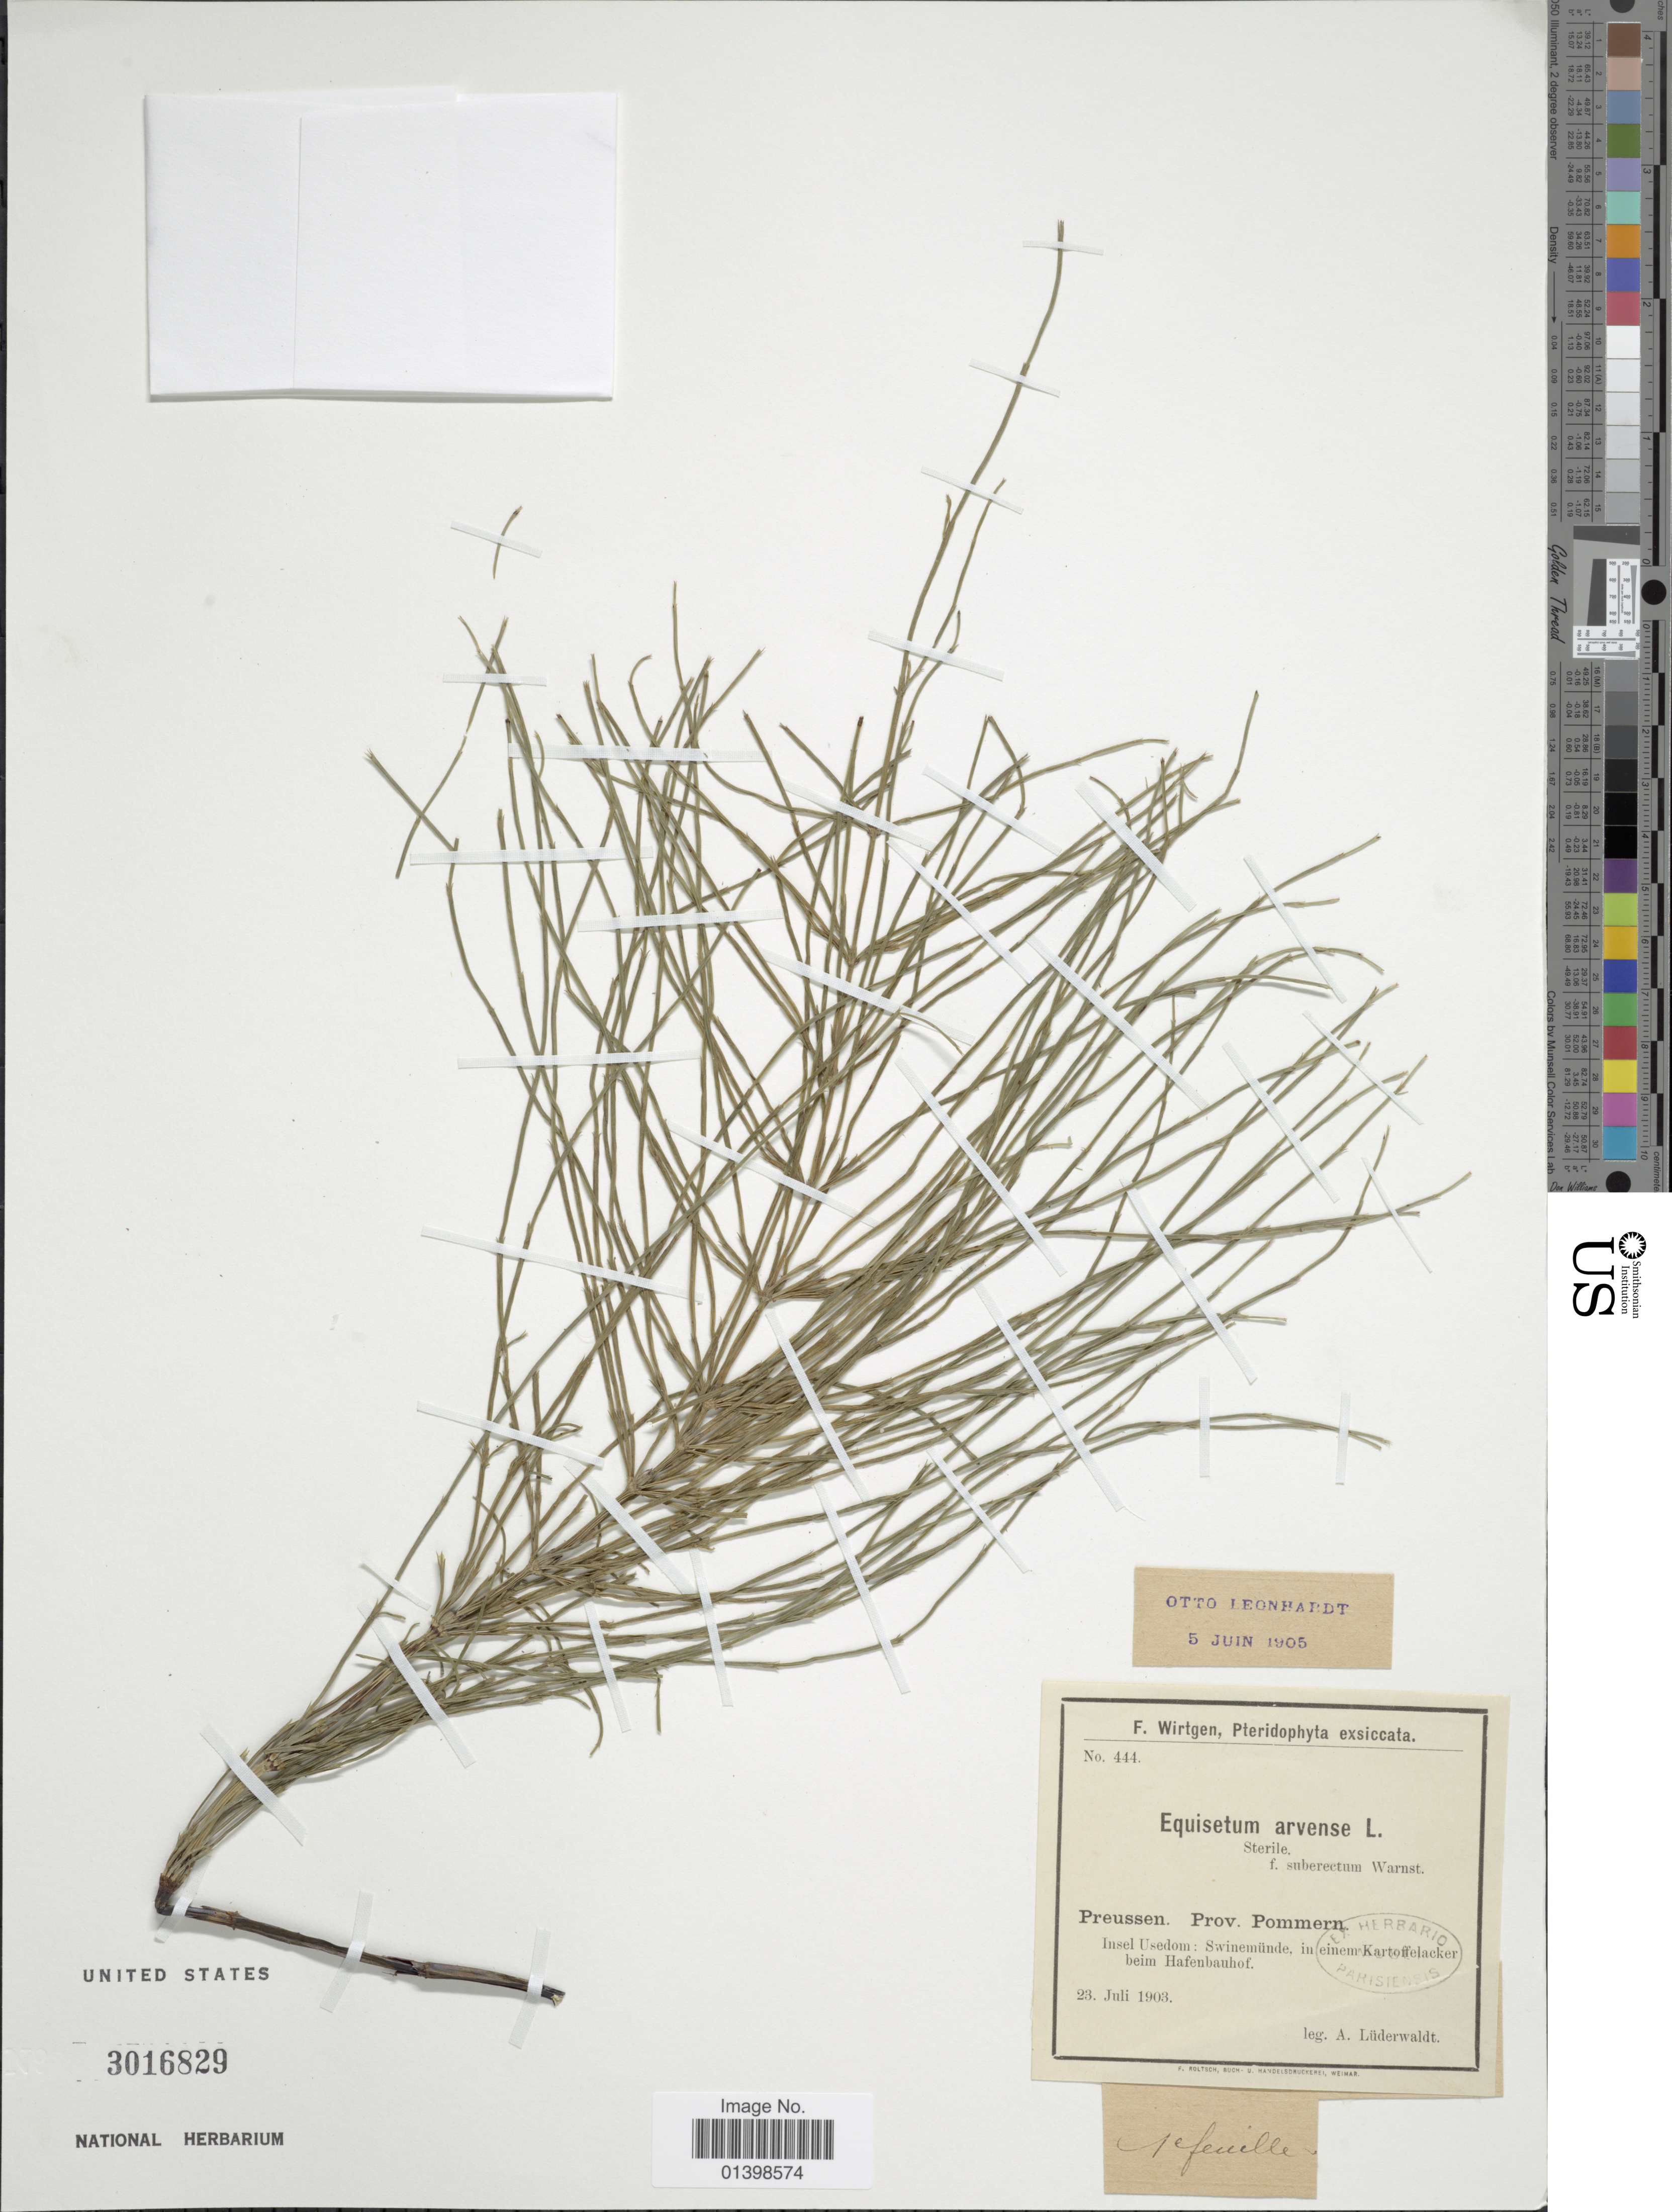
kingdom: Plantae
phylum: Tracheophyta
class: Polypodiopsida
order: Equisetales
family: Equisetaceae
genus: Equisetum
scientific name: Equisetum arvense var. nemorosum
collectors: A. Lüderwaldt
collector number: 444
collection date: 1903-07-23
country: Germany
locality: Preusse. Prov. Pommern, Insel Usedom: Swinemünde, in einem Kartoffelacker beim Hafenbauhof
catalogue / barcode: US 3016829